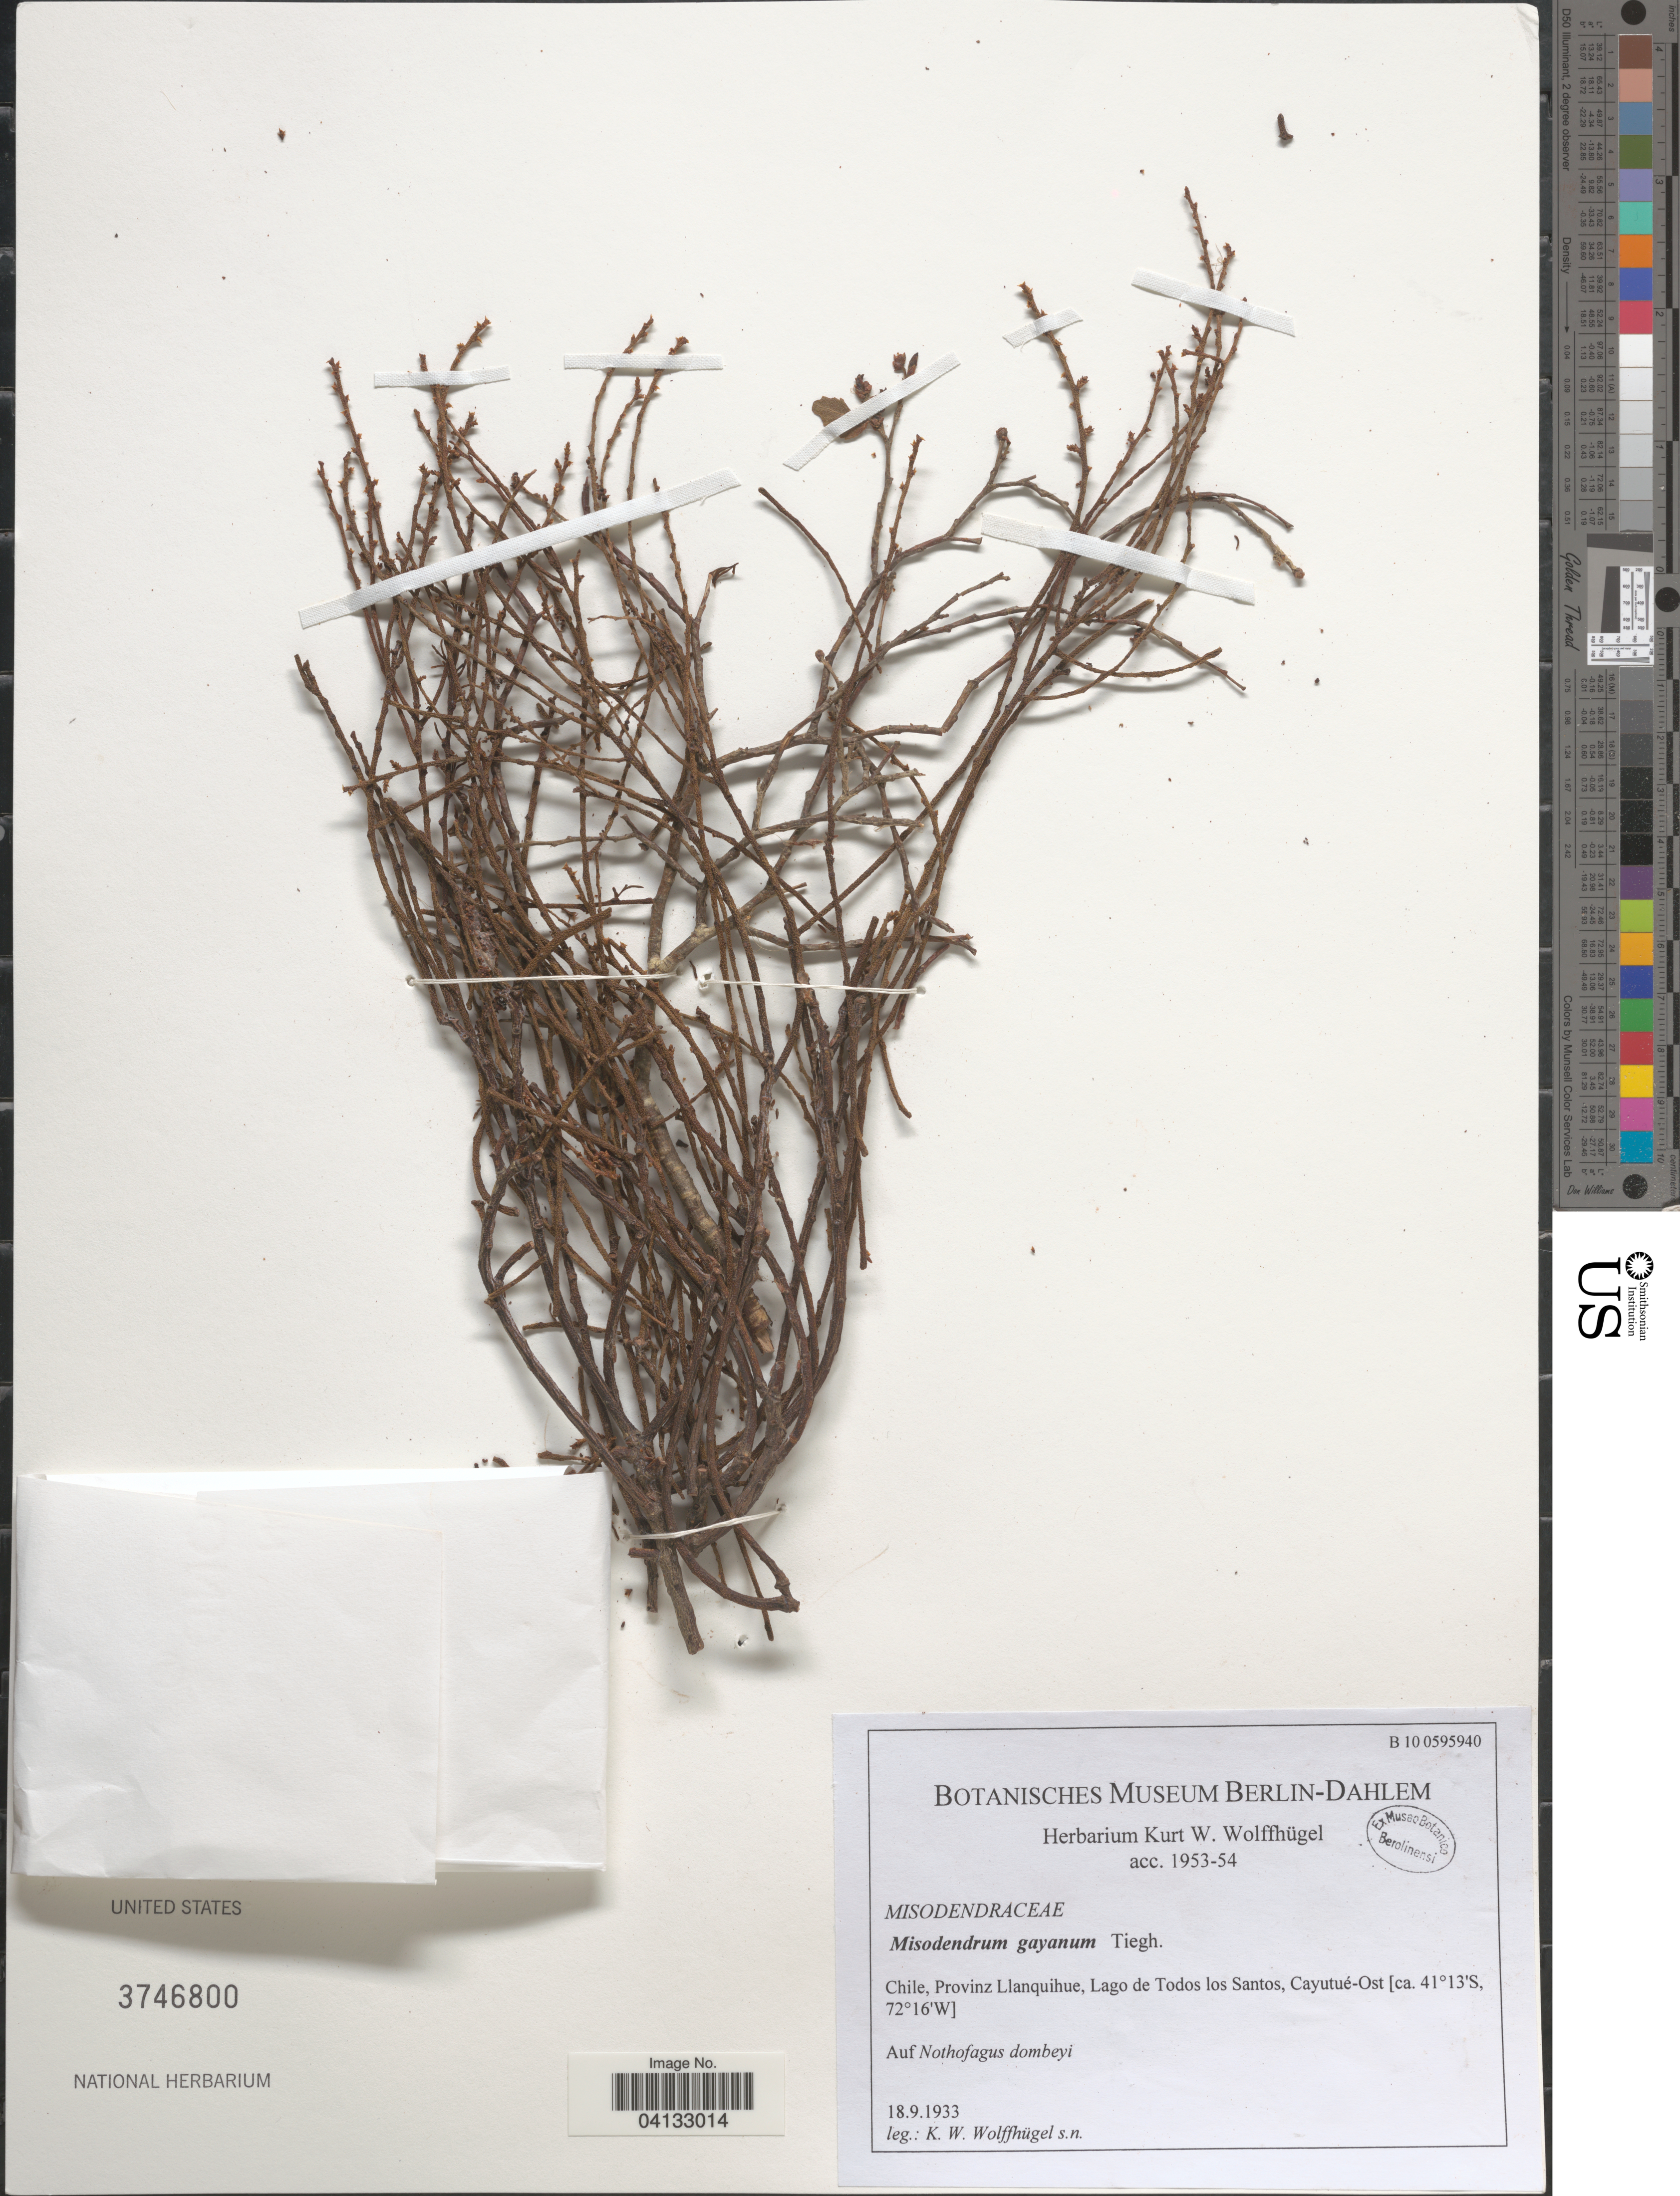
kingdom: Plantae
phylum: Tracheophyta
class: Magnoliopsida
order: Santalales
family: Misodendraceae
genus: Misodendrum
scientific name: Misodendrum gayanum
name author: Tiegh.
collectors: K. Wolffhugel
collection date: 1933-09-18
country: Chile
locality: Provinz Llanquihue, Lago de Todos los Santos, Cayutué-Ost.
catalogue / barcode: US 3746800